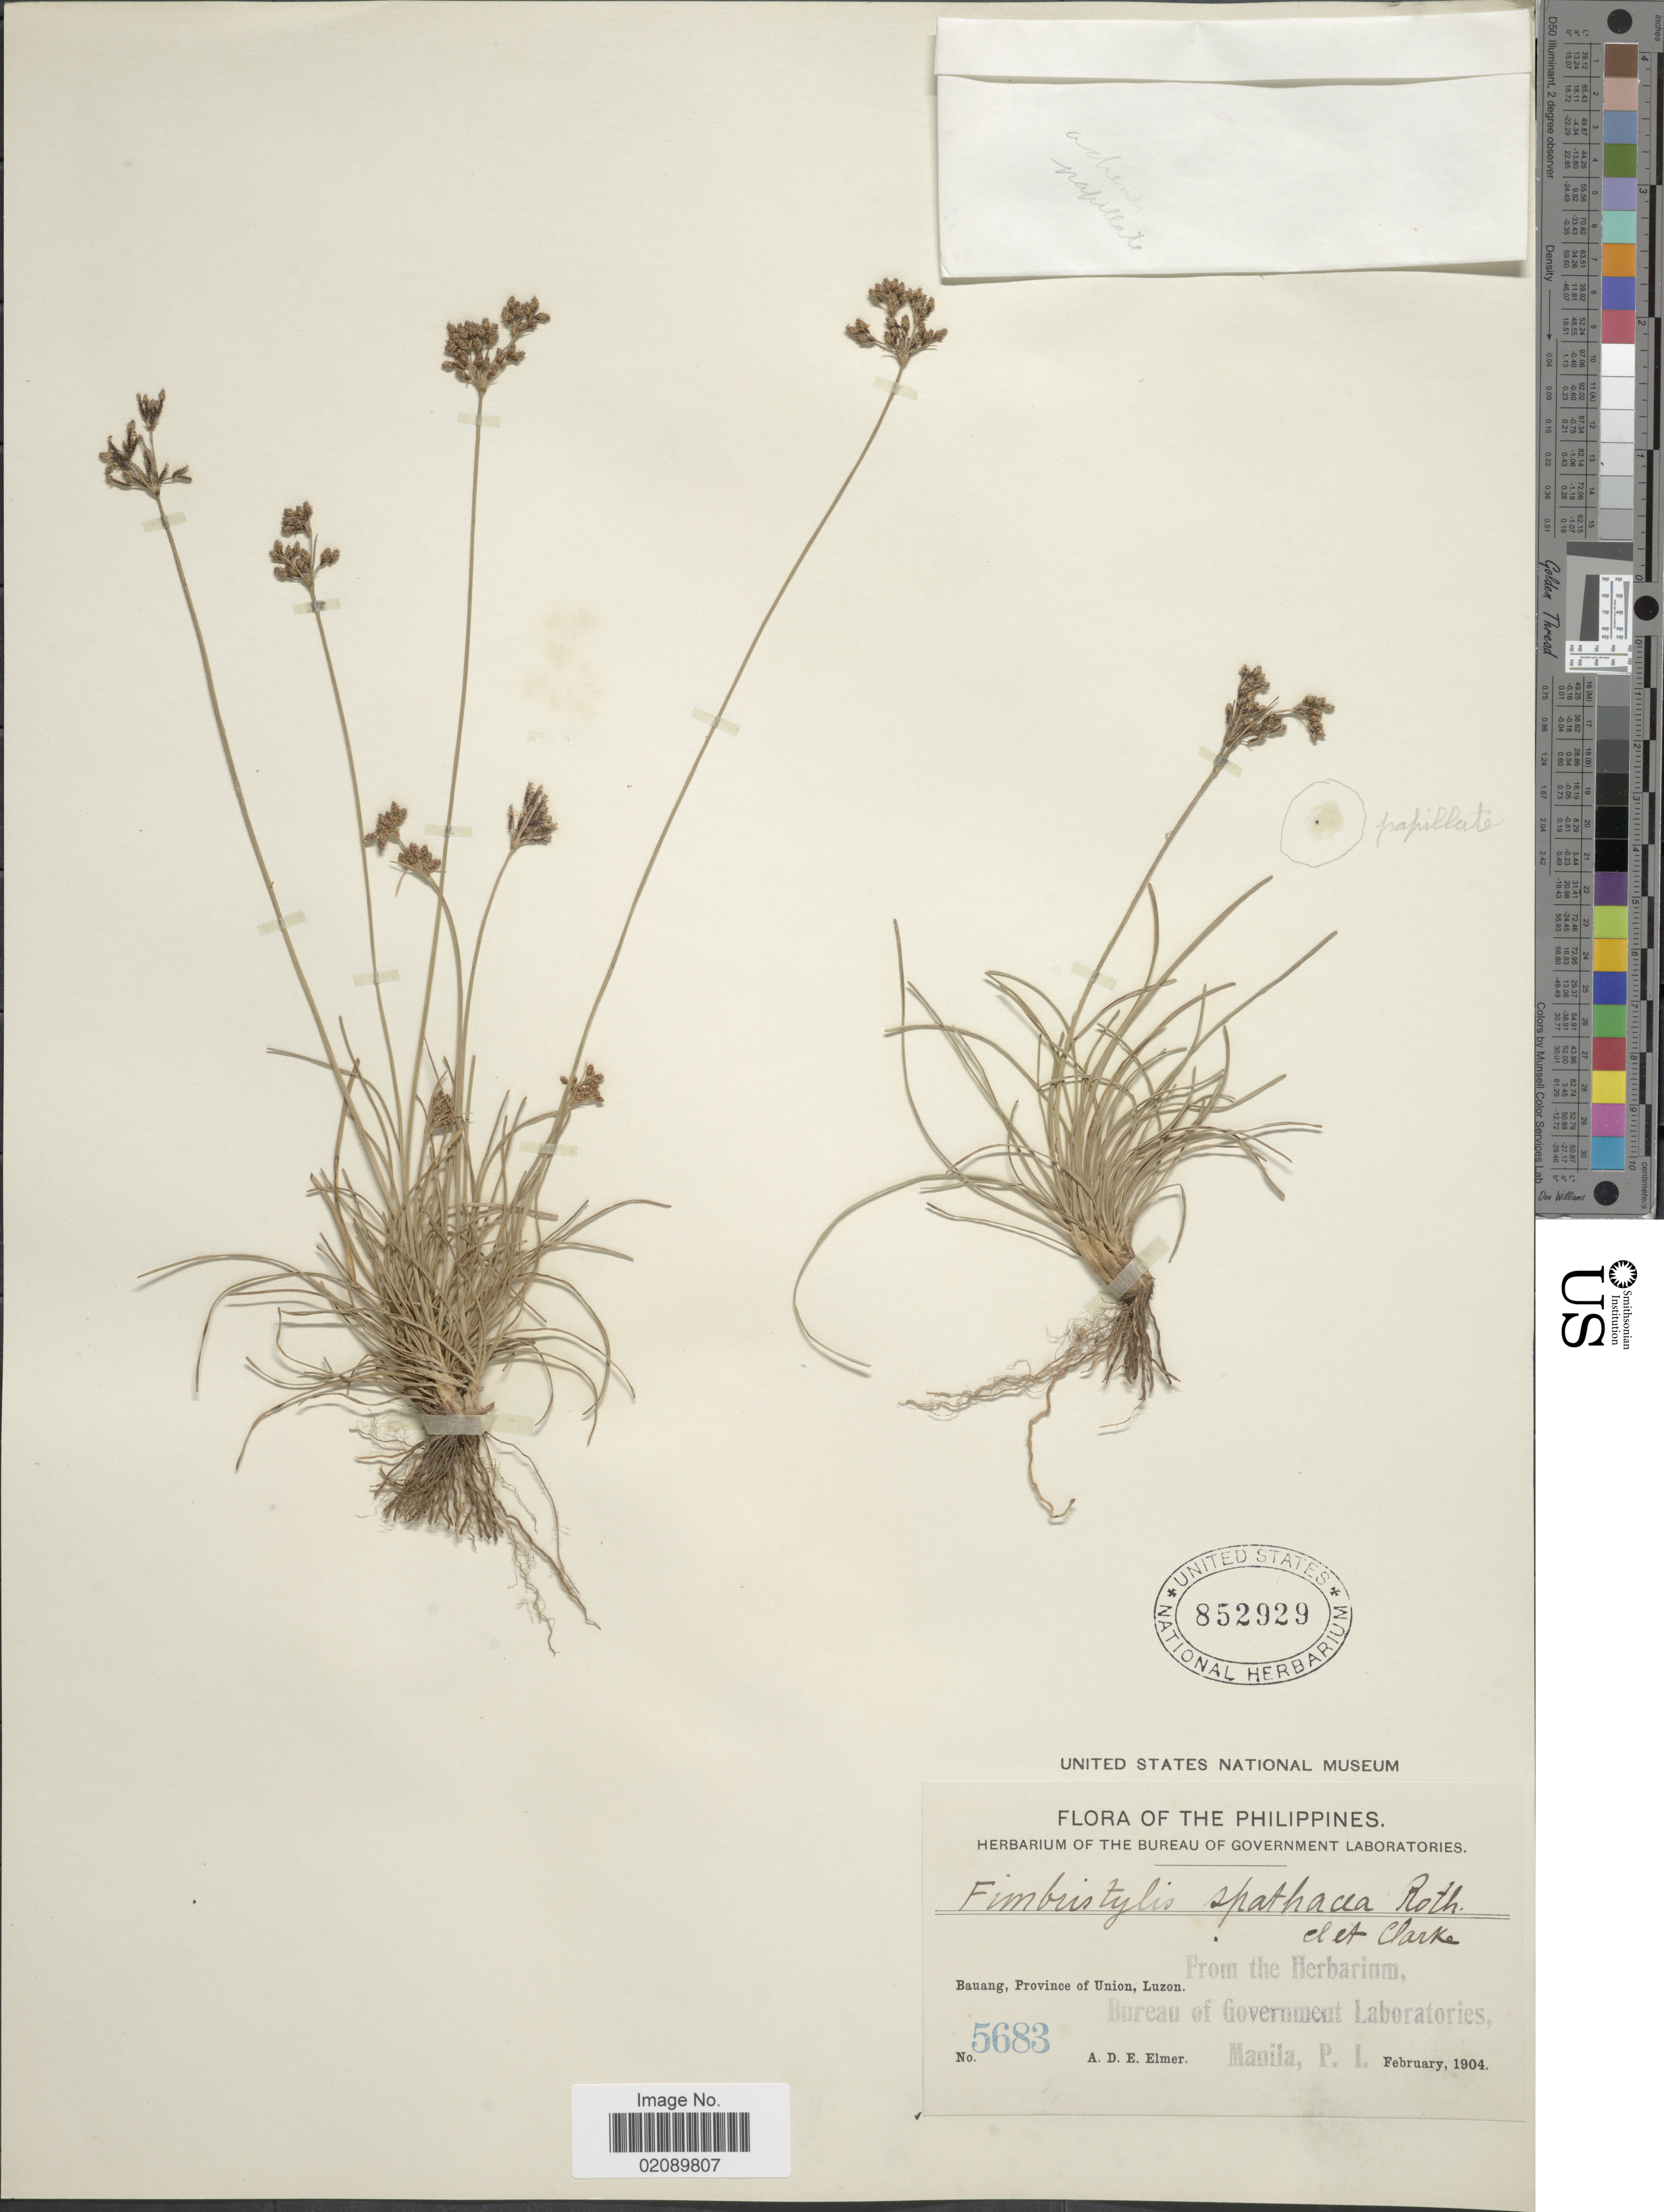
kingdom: Plantae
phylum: Tracheophyta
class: Liliopsida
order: Poales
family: Cyperaceae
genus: Fimbristylis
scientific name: Fimbristylis cymosa subsp. spathacea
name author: (Roth) T. Koyama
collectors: A. D. E. Elmer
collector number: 5683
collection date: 1904-02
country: Philippines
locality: Bauang, Province of Union, Luzon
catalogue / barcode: US 852929